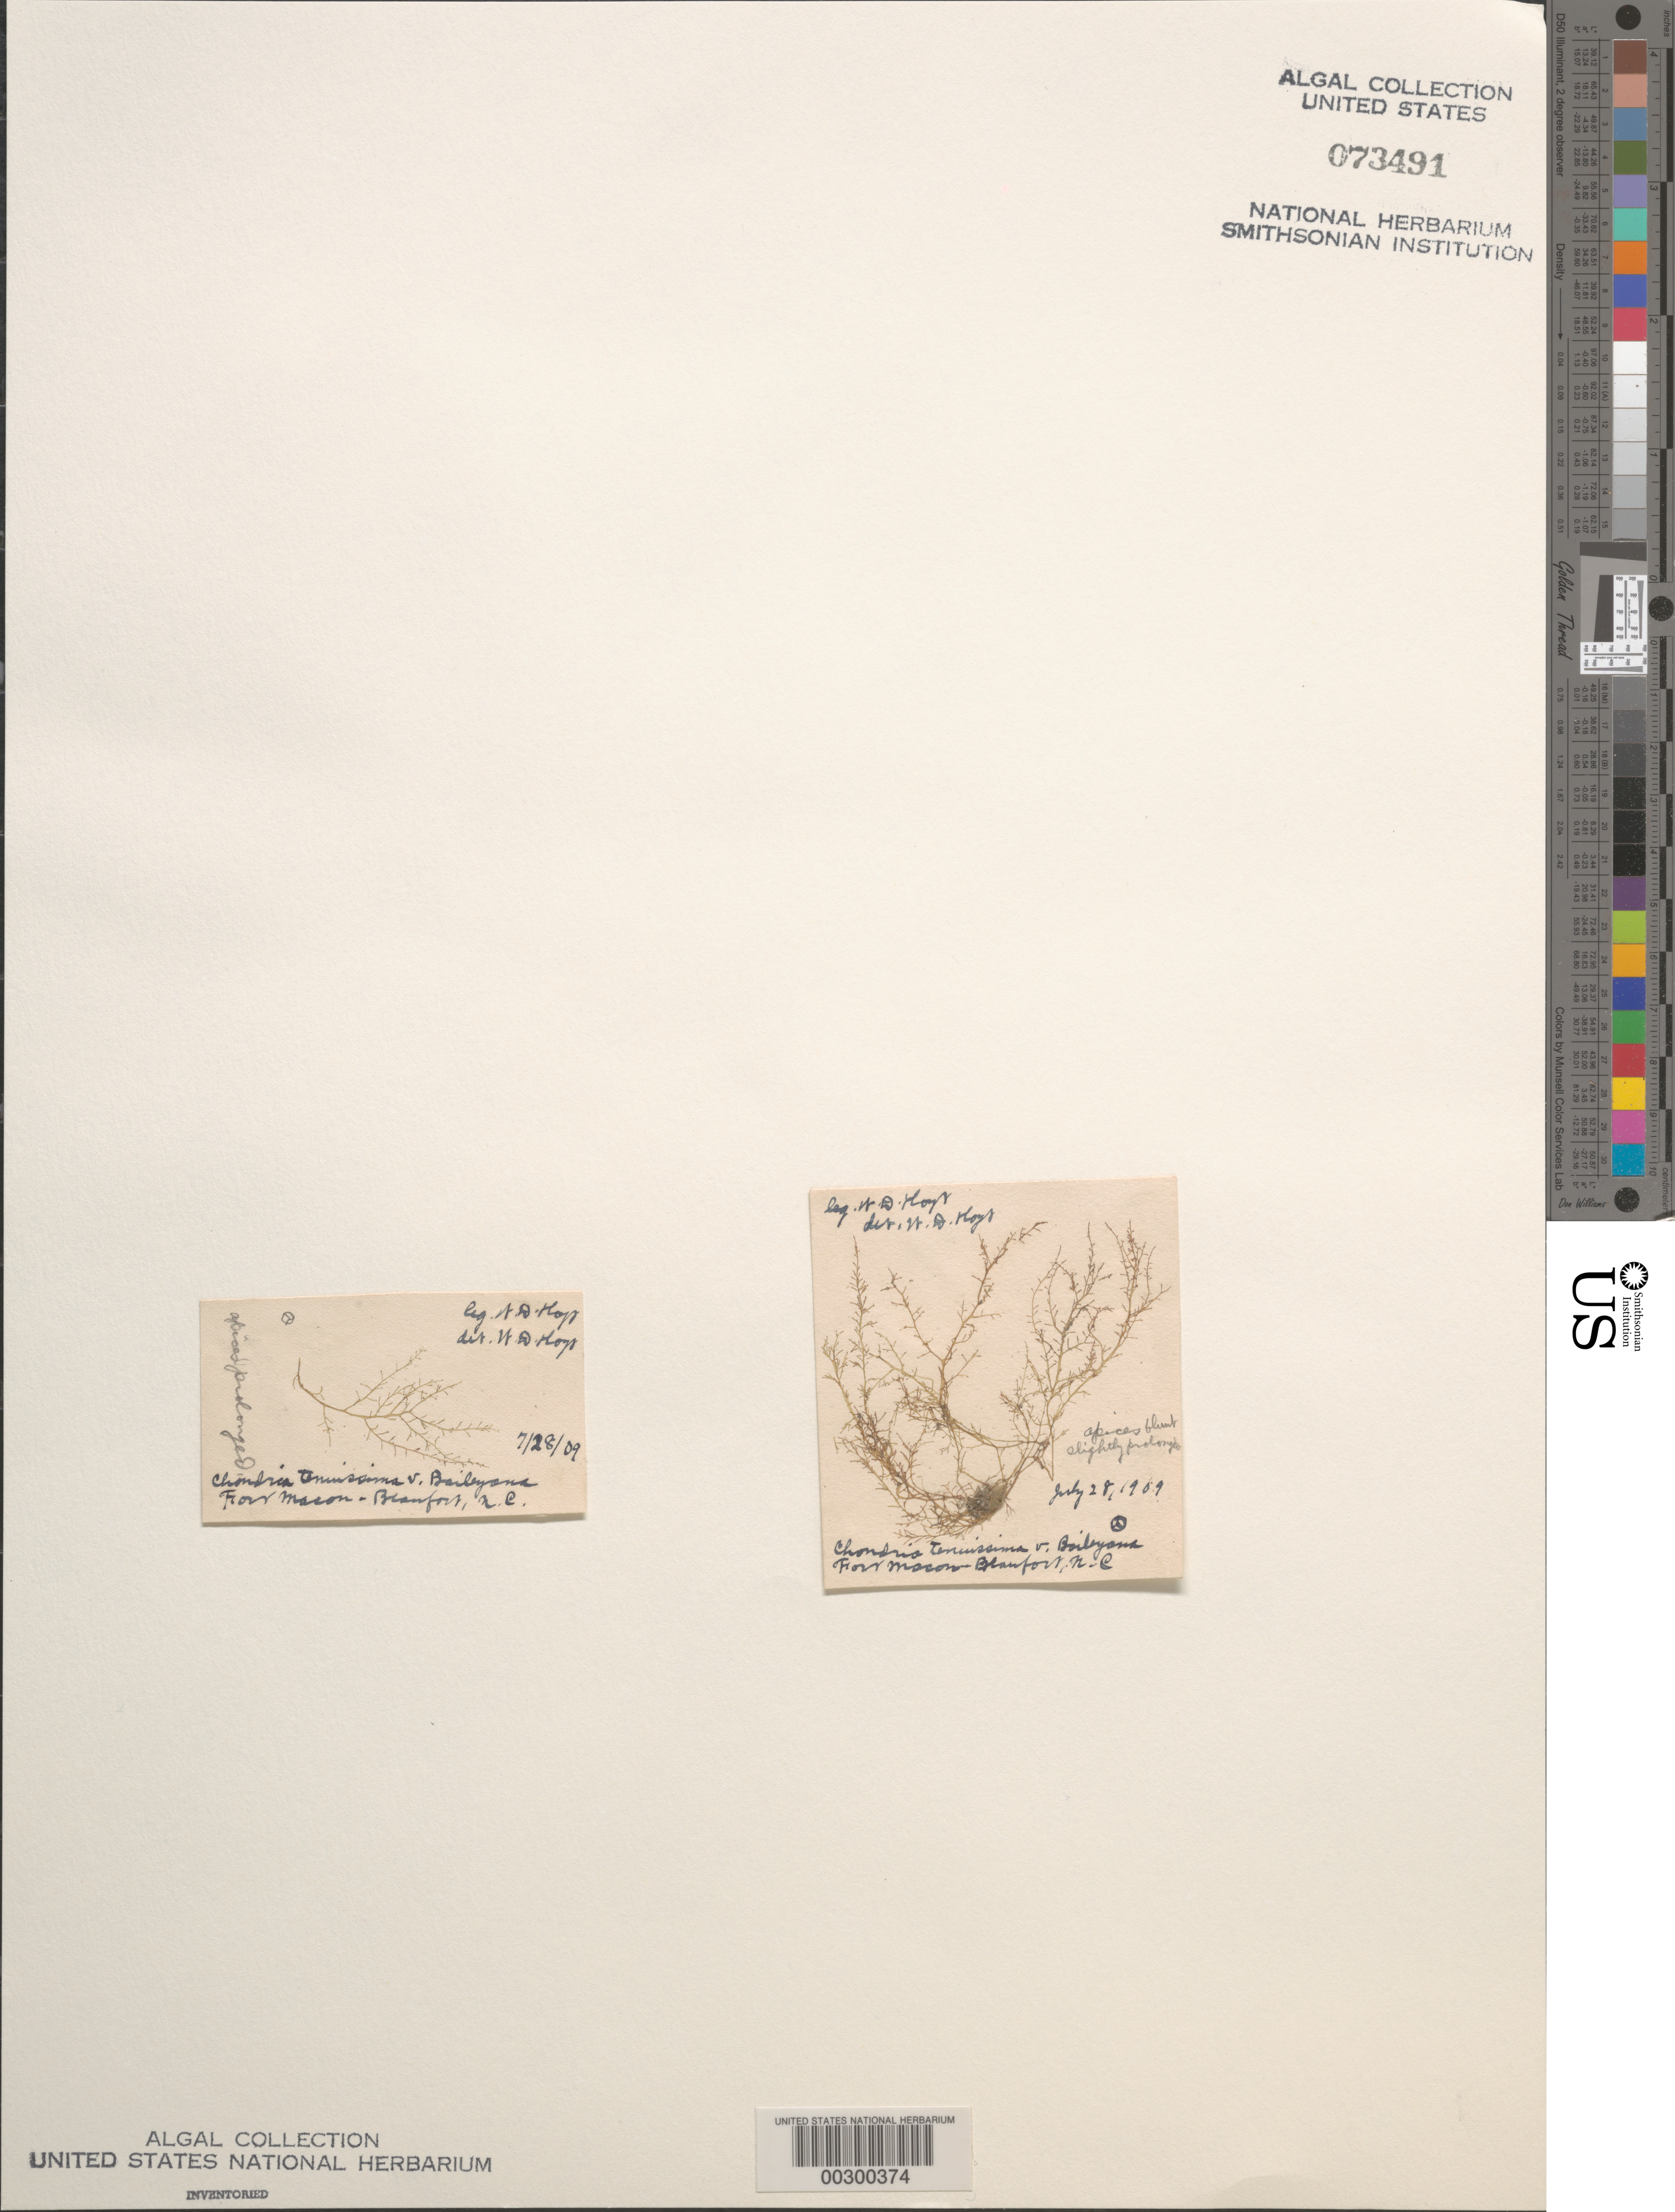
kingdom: Plantae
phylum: Rhodophyta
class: Florideophyceae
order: Ceramiales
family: Rhodomelaceae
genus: Chondria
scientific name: Chondria capillaris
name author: M.J. Wynne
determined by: Algae name updating Project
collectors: W. D. Hoyt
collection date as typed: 28 Jul 1909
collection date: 1909-07-28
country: United States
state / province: North Carolina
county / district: Carteret County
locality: Beaufort, Fort Macon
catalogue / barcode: US 73491